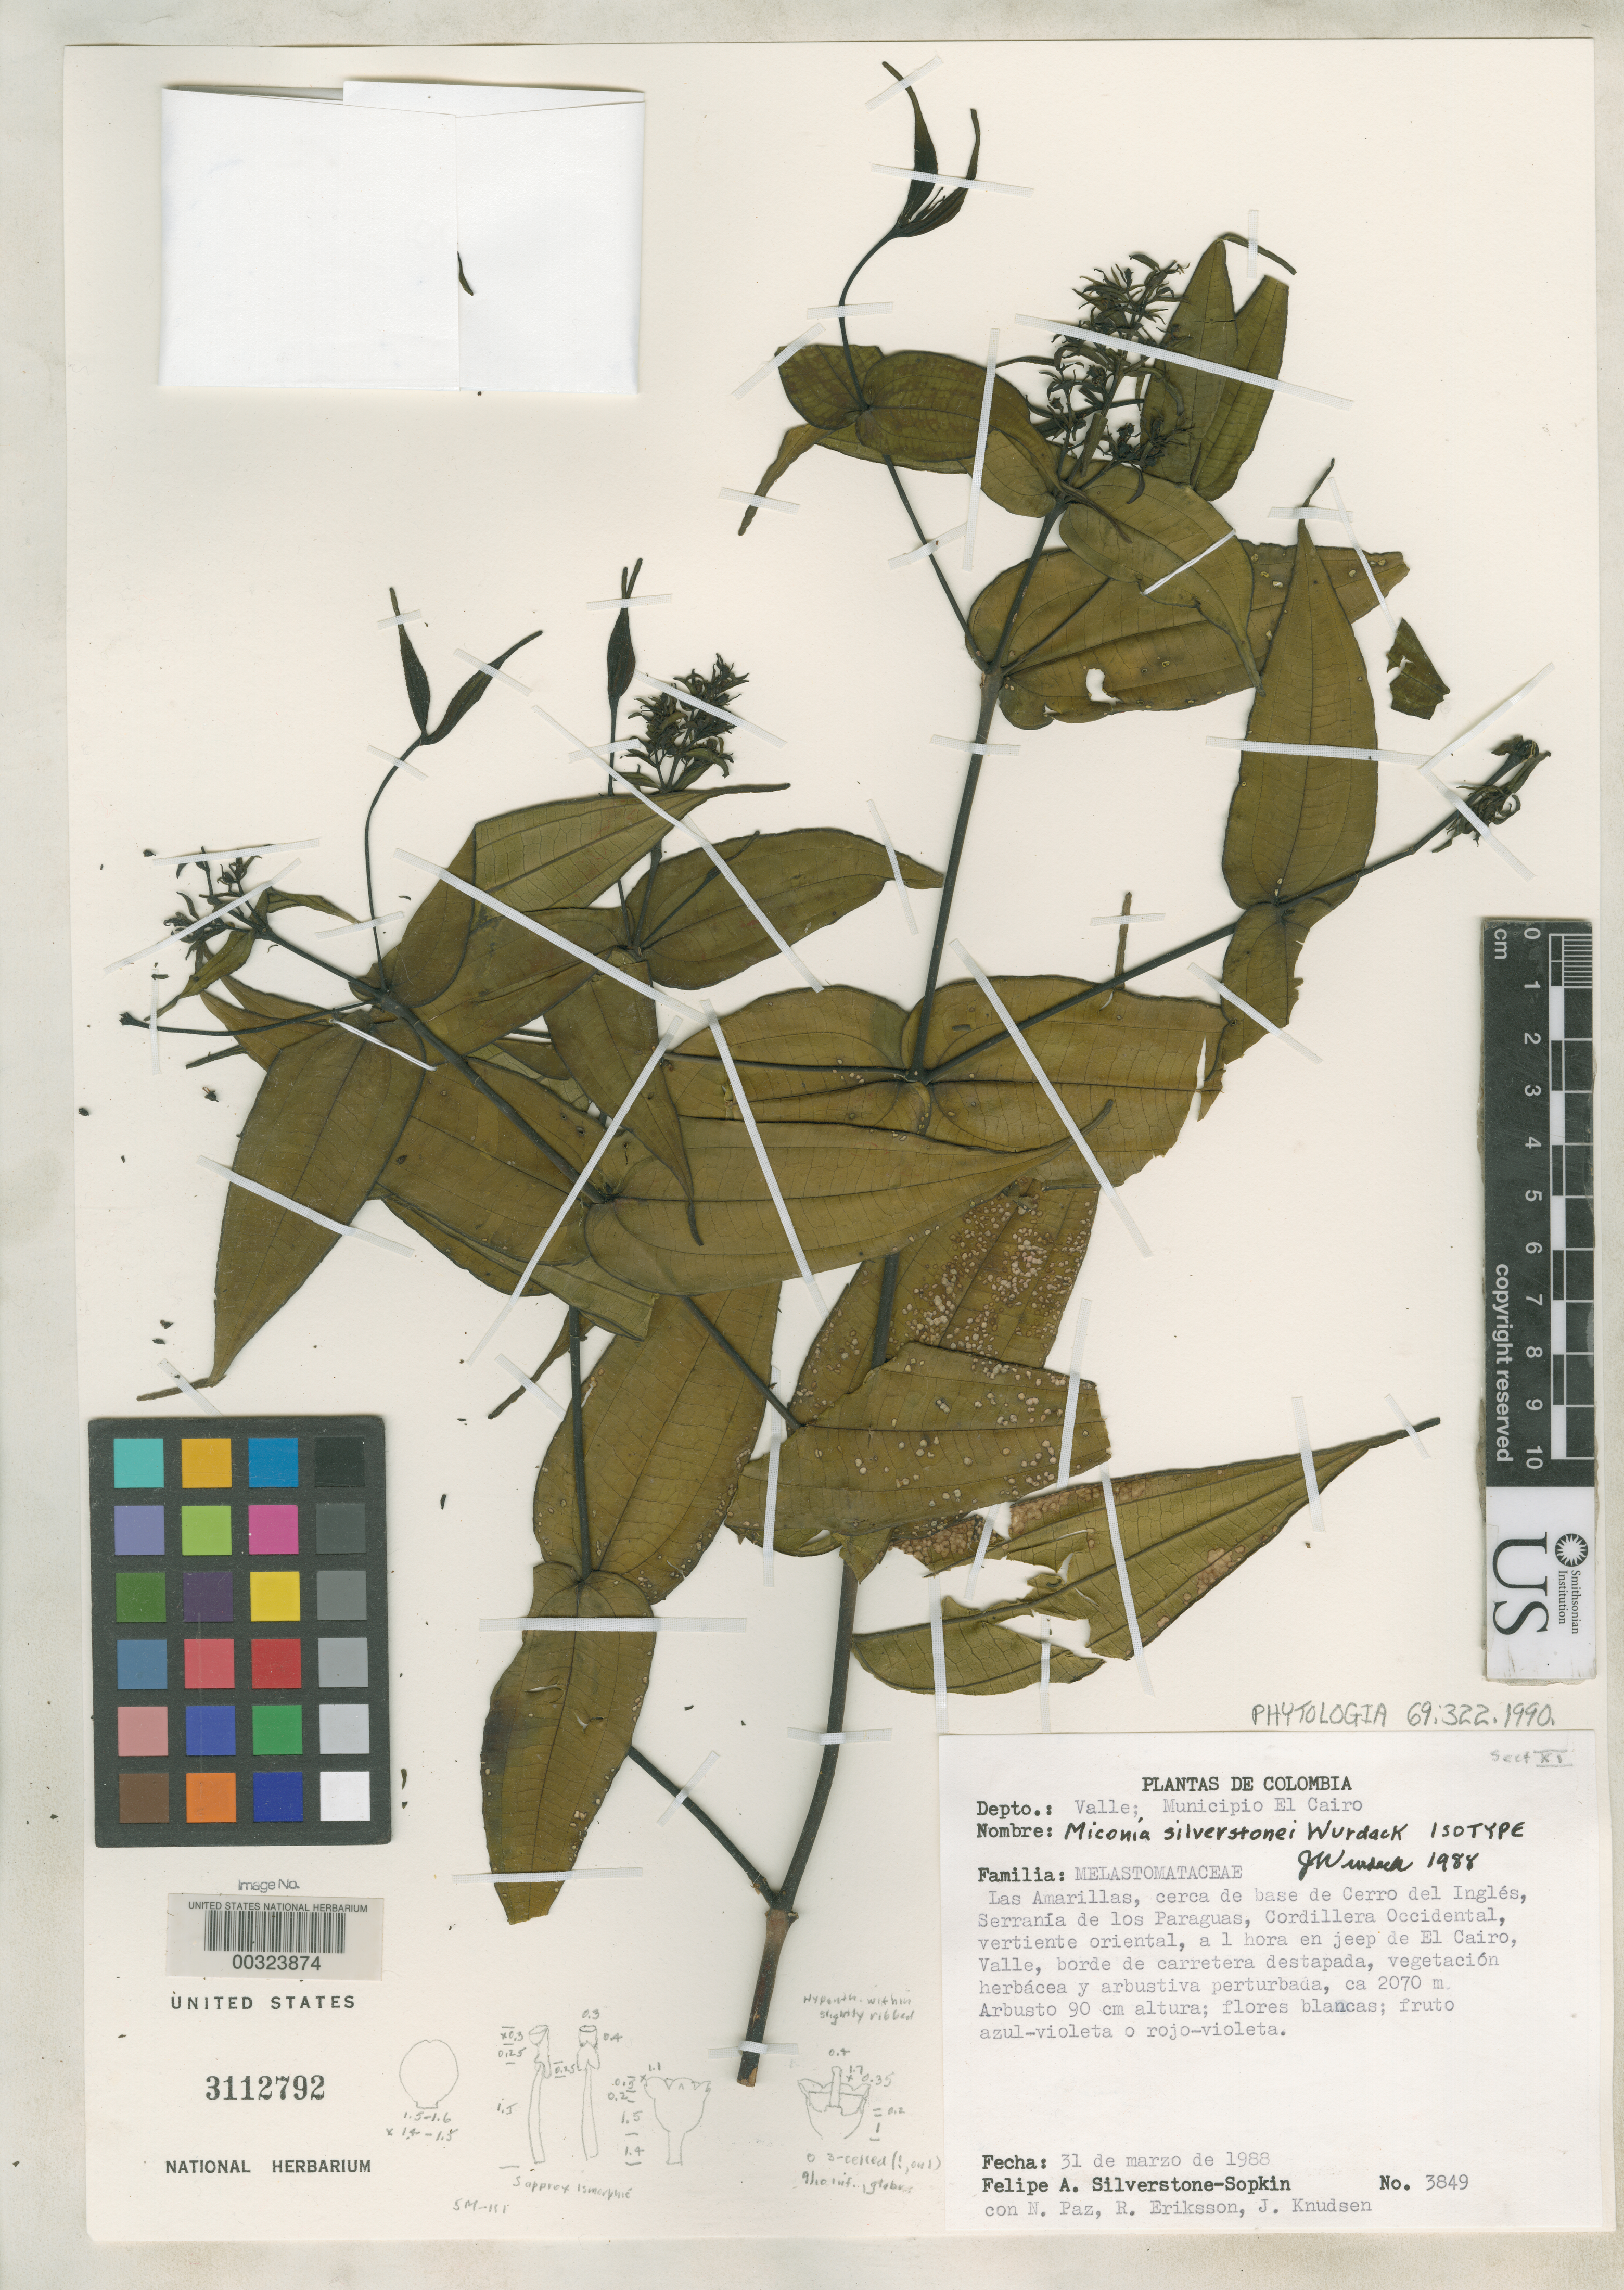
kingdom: Plantae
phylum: Tracheophyta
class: Magnoliopsida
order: Myrtales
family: Melastomataceae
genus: Miconia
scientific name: Miconia silverstonei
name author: Wurdack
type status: Isotype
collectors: P. A. Silverstone-Sopkin, N. Paz, R. Eriksson & J. Knudsen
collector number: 3849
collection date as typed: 31 Mar 1988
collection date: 1988-03-31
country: Colombia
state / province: Valle del Cauca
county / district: El Cairo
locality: Eastern slopes of Cordillera Occidental at Las Amarillas near base of Cerro del Ingles, Serrania de Los Paraguas.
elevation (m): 2070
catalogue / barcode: US 3112792